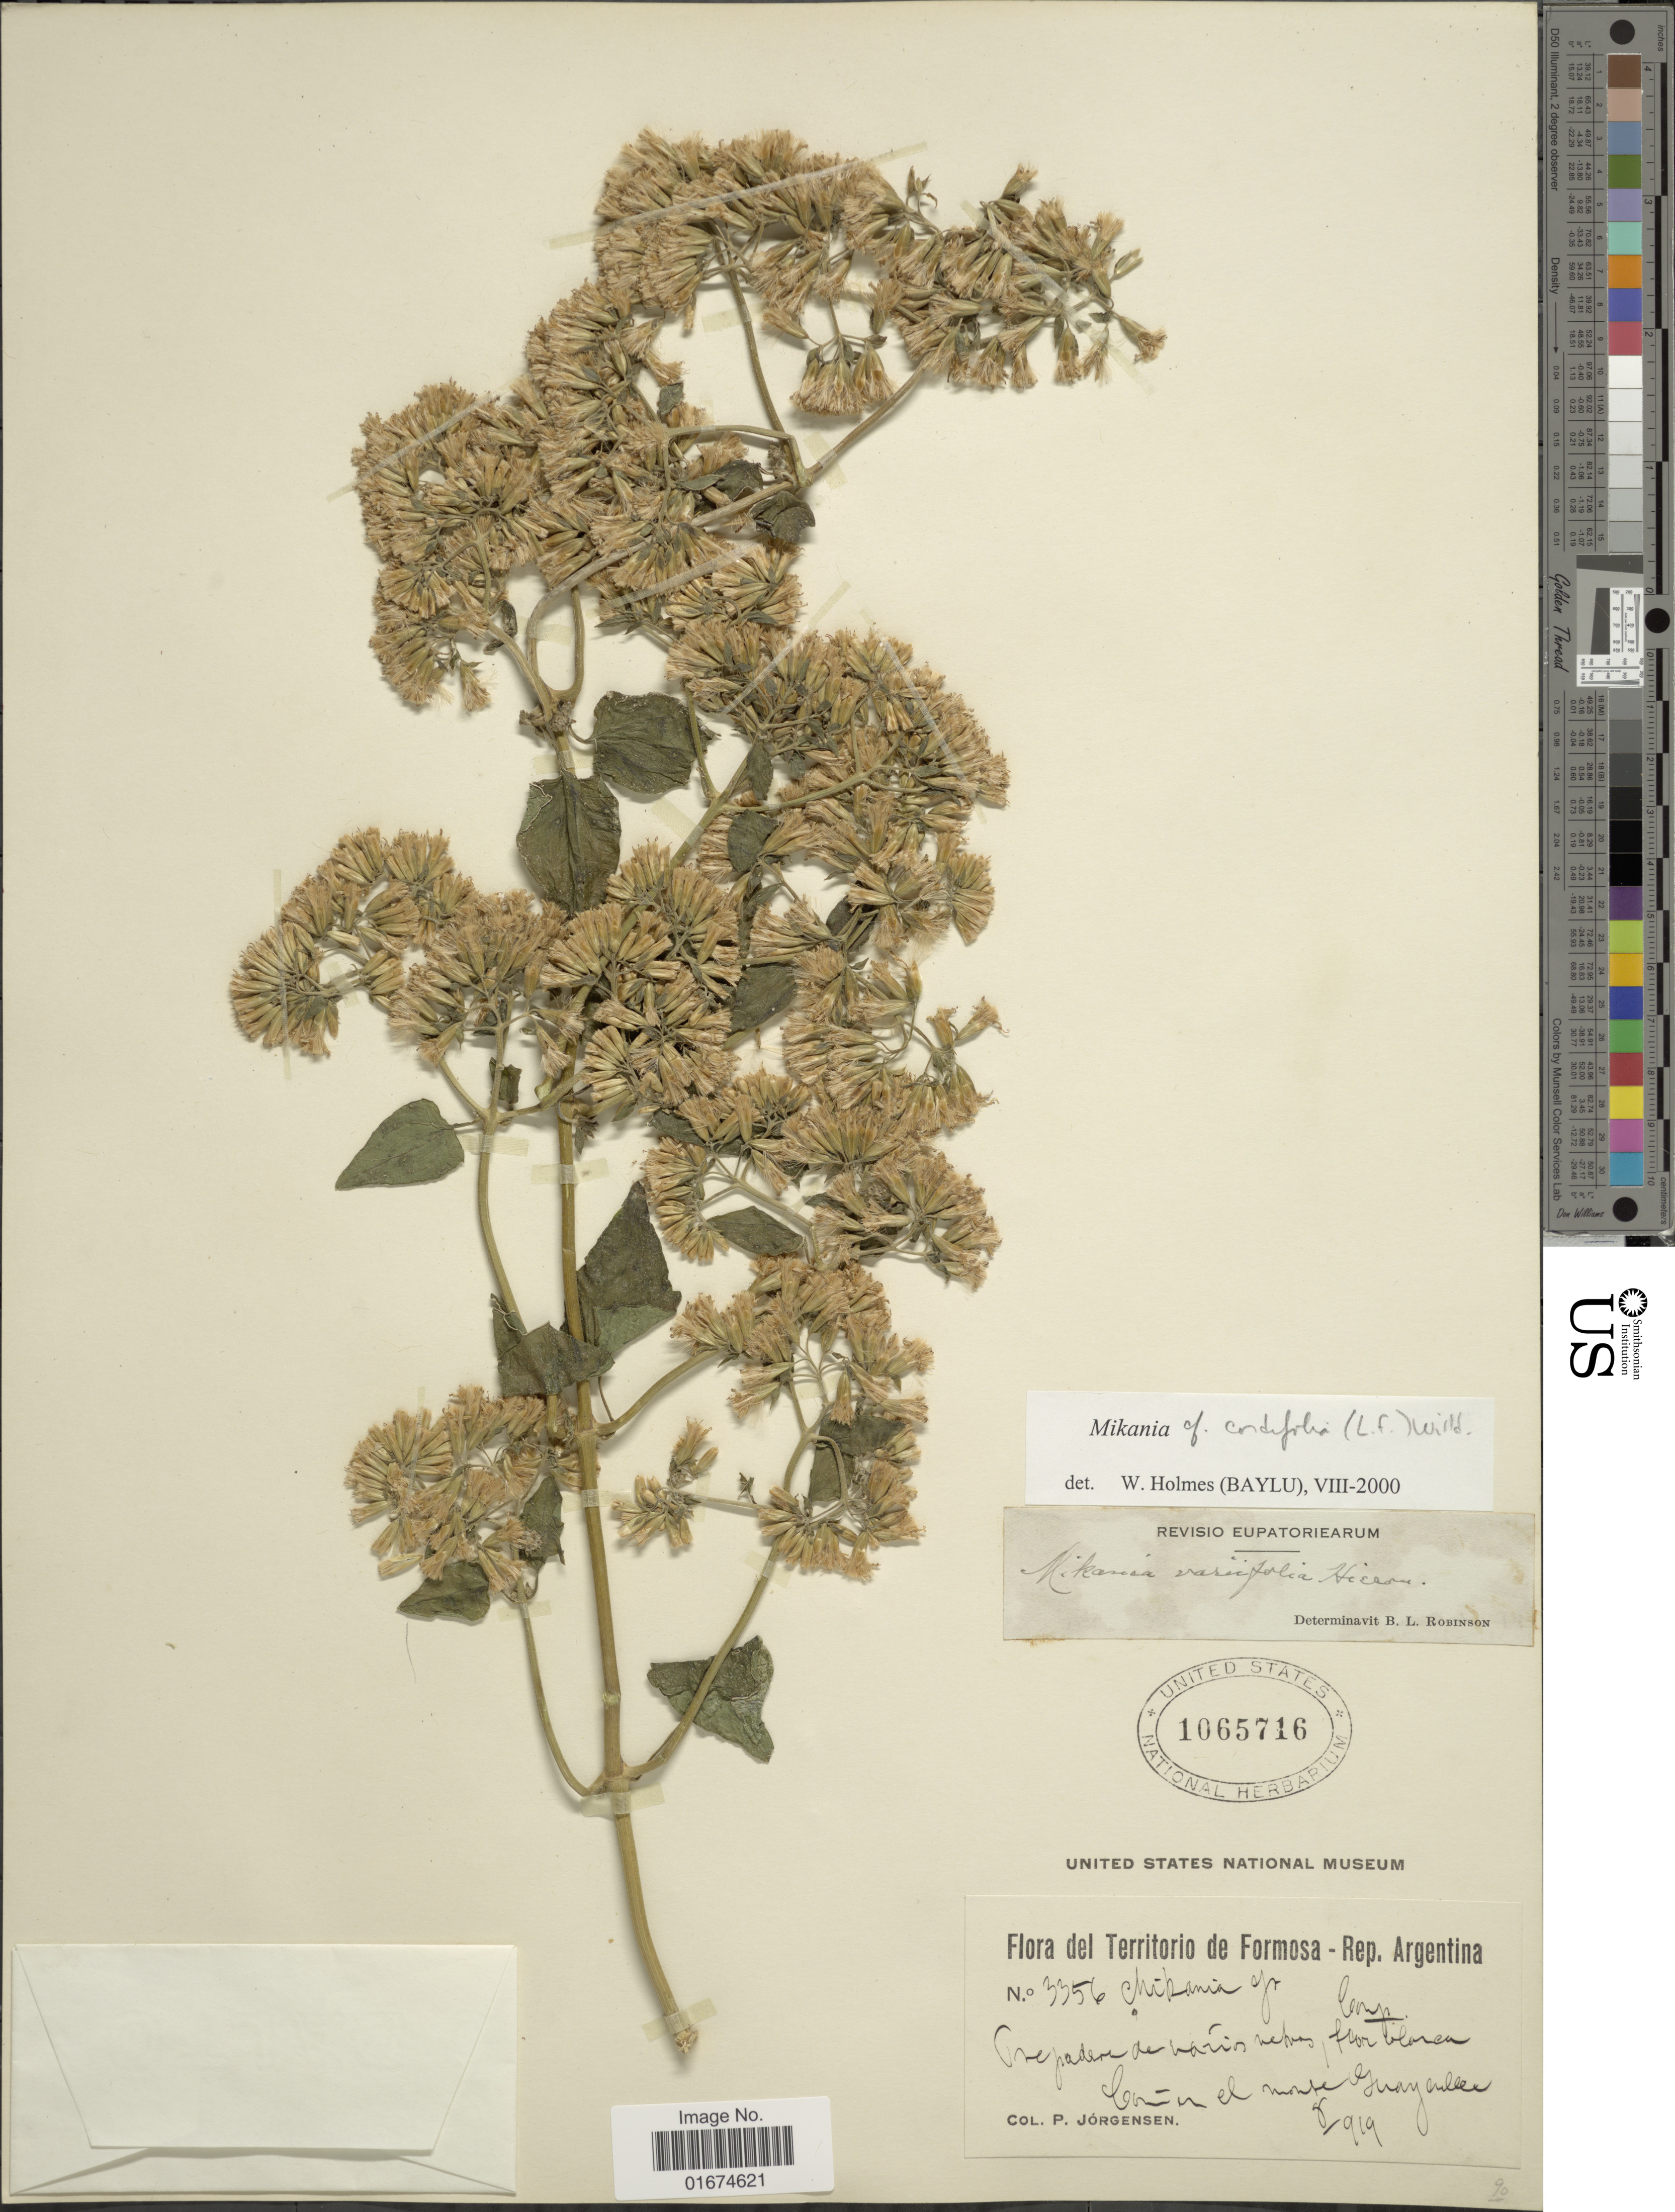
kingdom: Plantae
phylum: Tracheophyta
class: Magnoliopsida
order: Asterales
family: Asteraceae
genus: Mikania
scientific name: Mikania cordifolia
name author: Kunth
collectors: P. Jörgensen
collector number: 3356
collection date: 1919-08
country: Argentina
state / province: Formosa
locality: Guayalec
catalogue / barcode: US 1065716